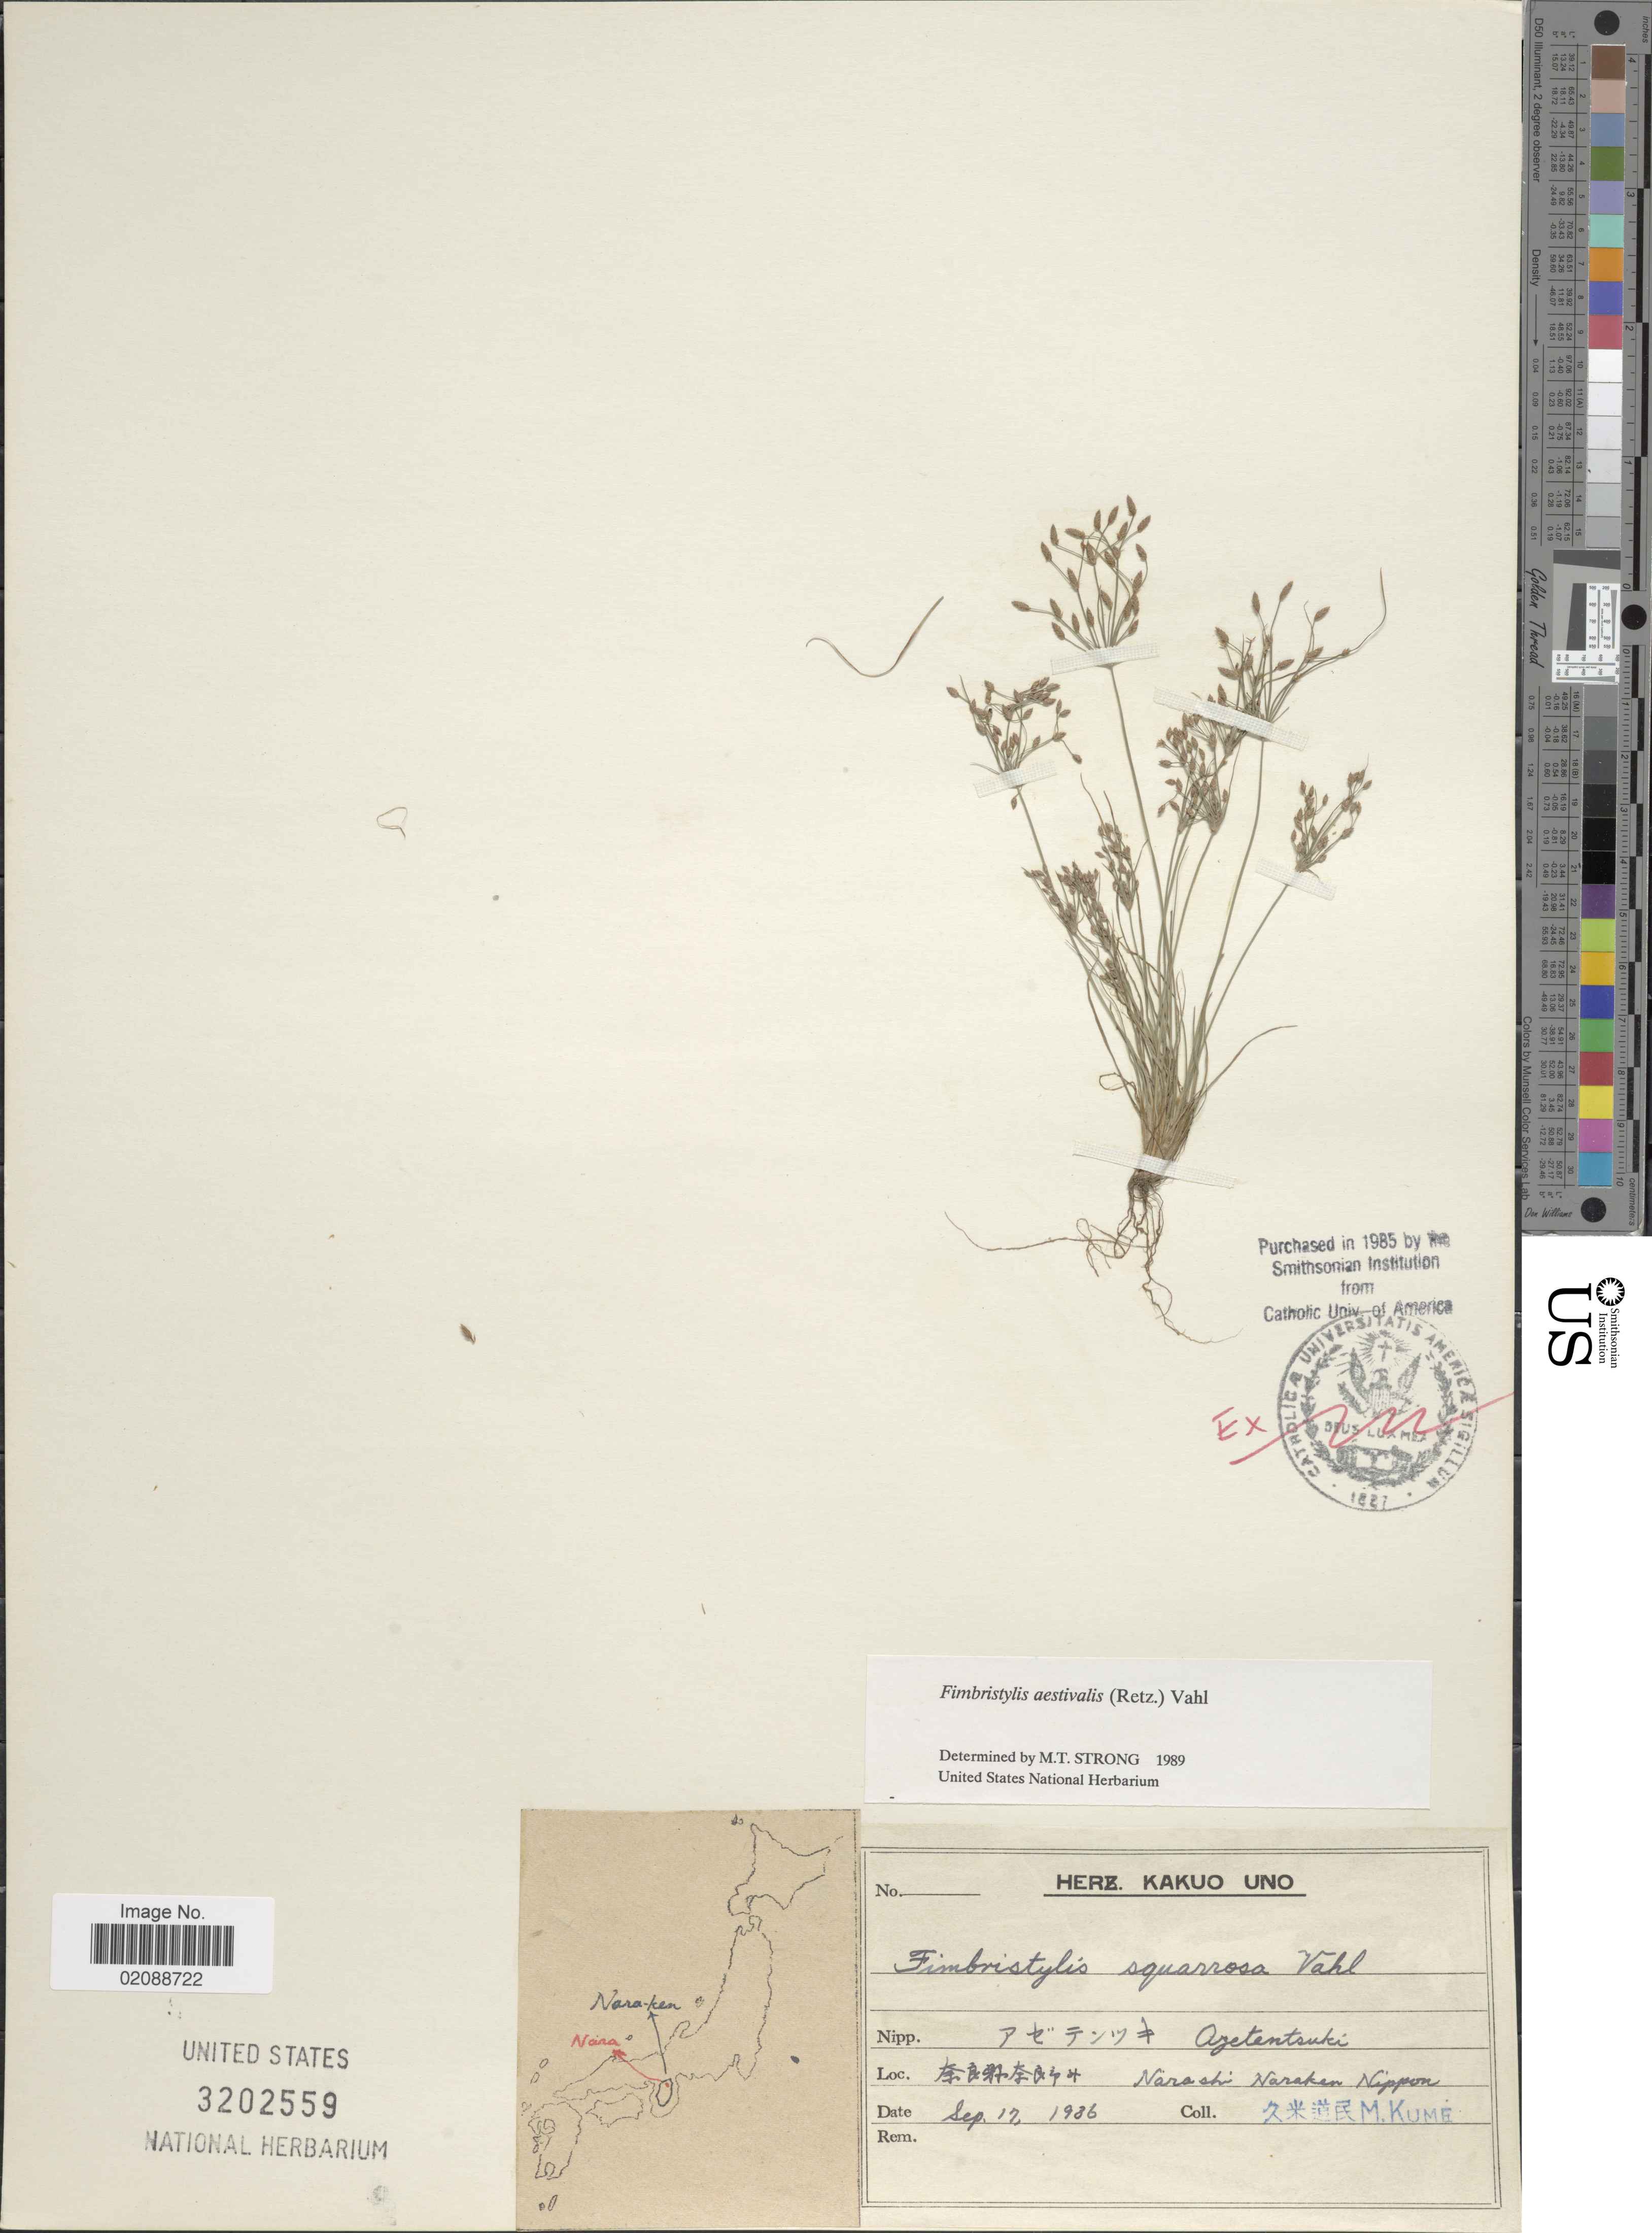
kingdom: Plantae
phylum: Tracheophyta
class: Liliopsida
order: Poales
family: Cyperaceae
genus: Fimbristylis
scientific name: Fimbristylis aestivalis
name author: (Retz.) Vahl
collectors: M. Kume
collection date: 1936-09-17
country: Japan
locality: Narashi Narakan Nippon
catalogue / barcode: US 3202559